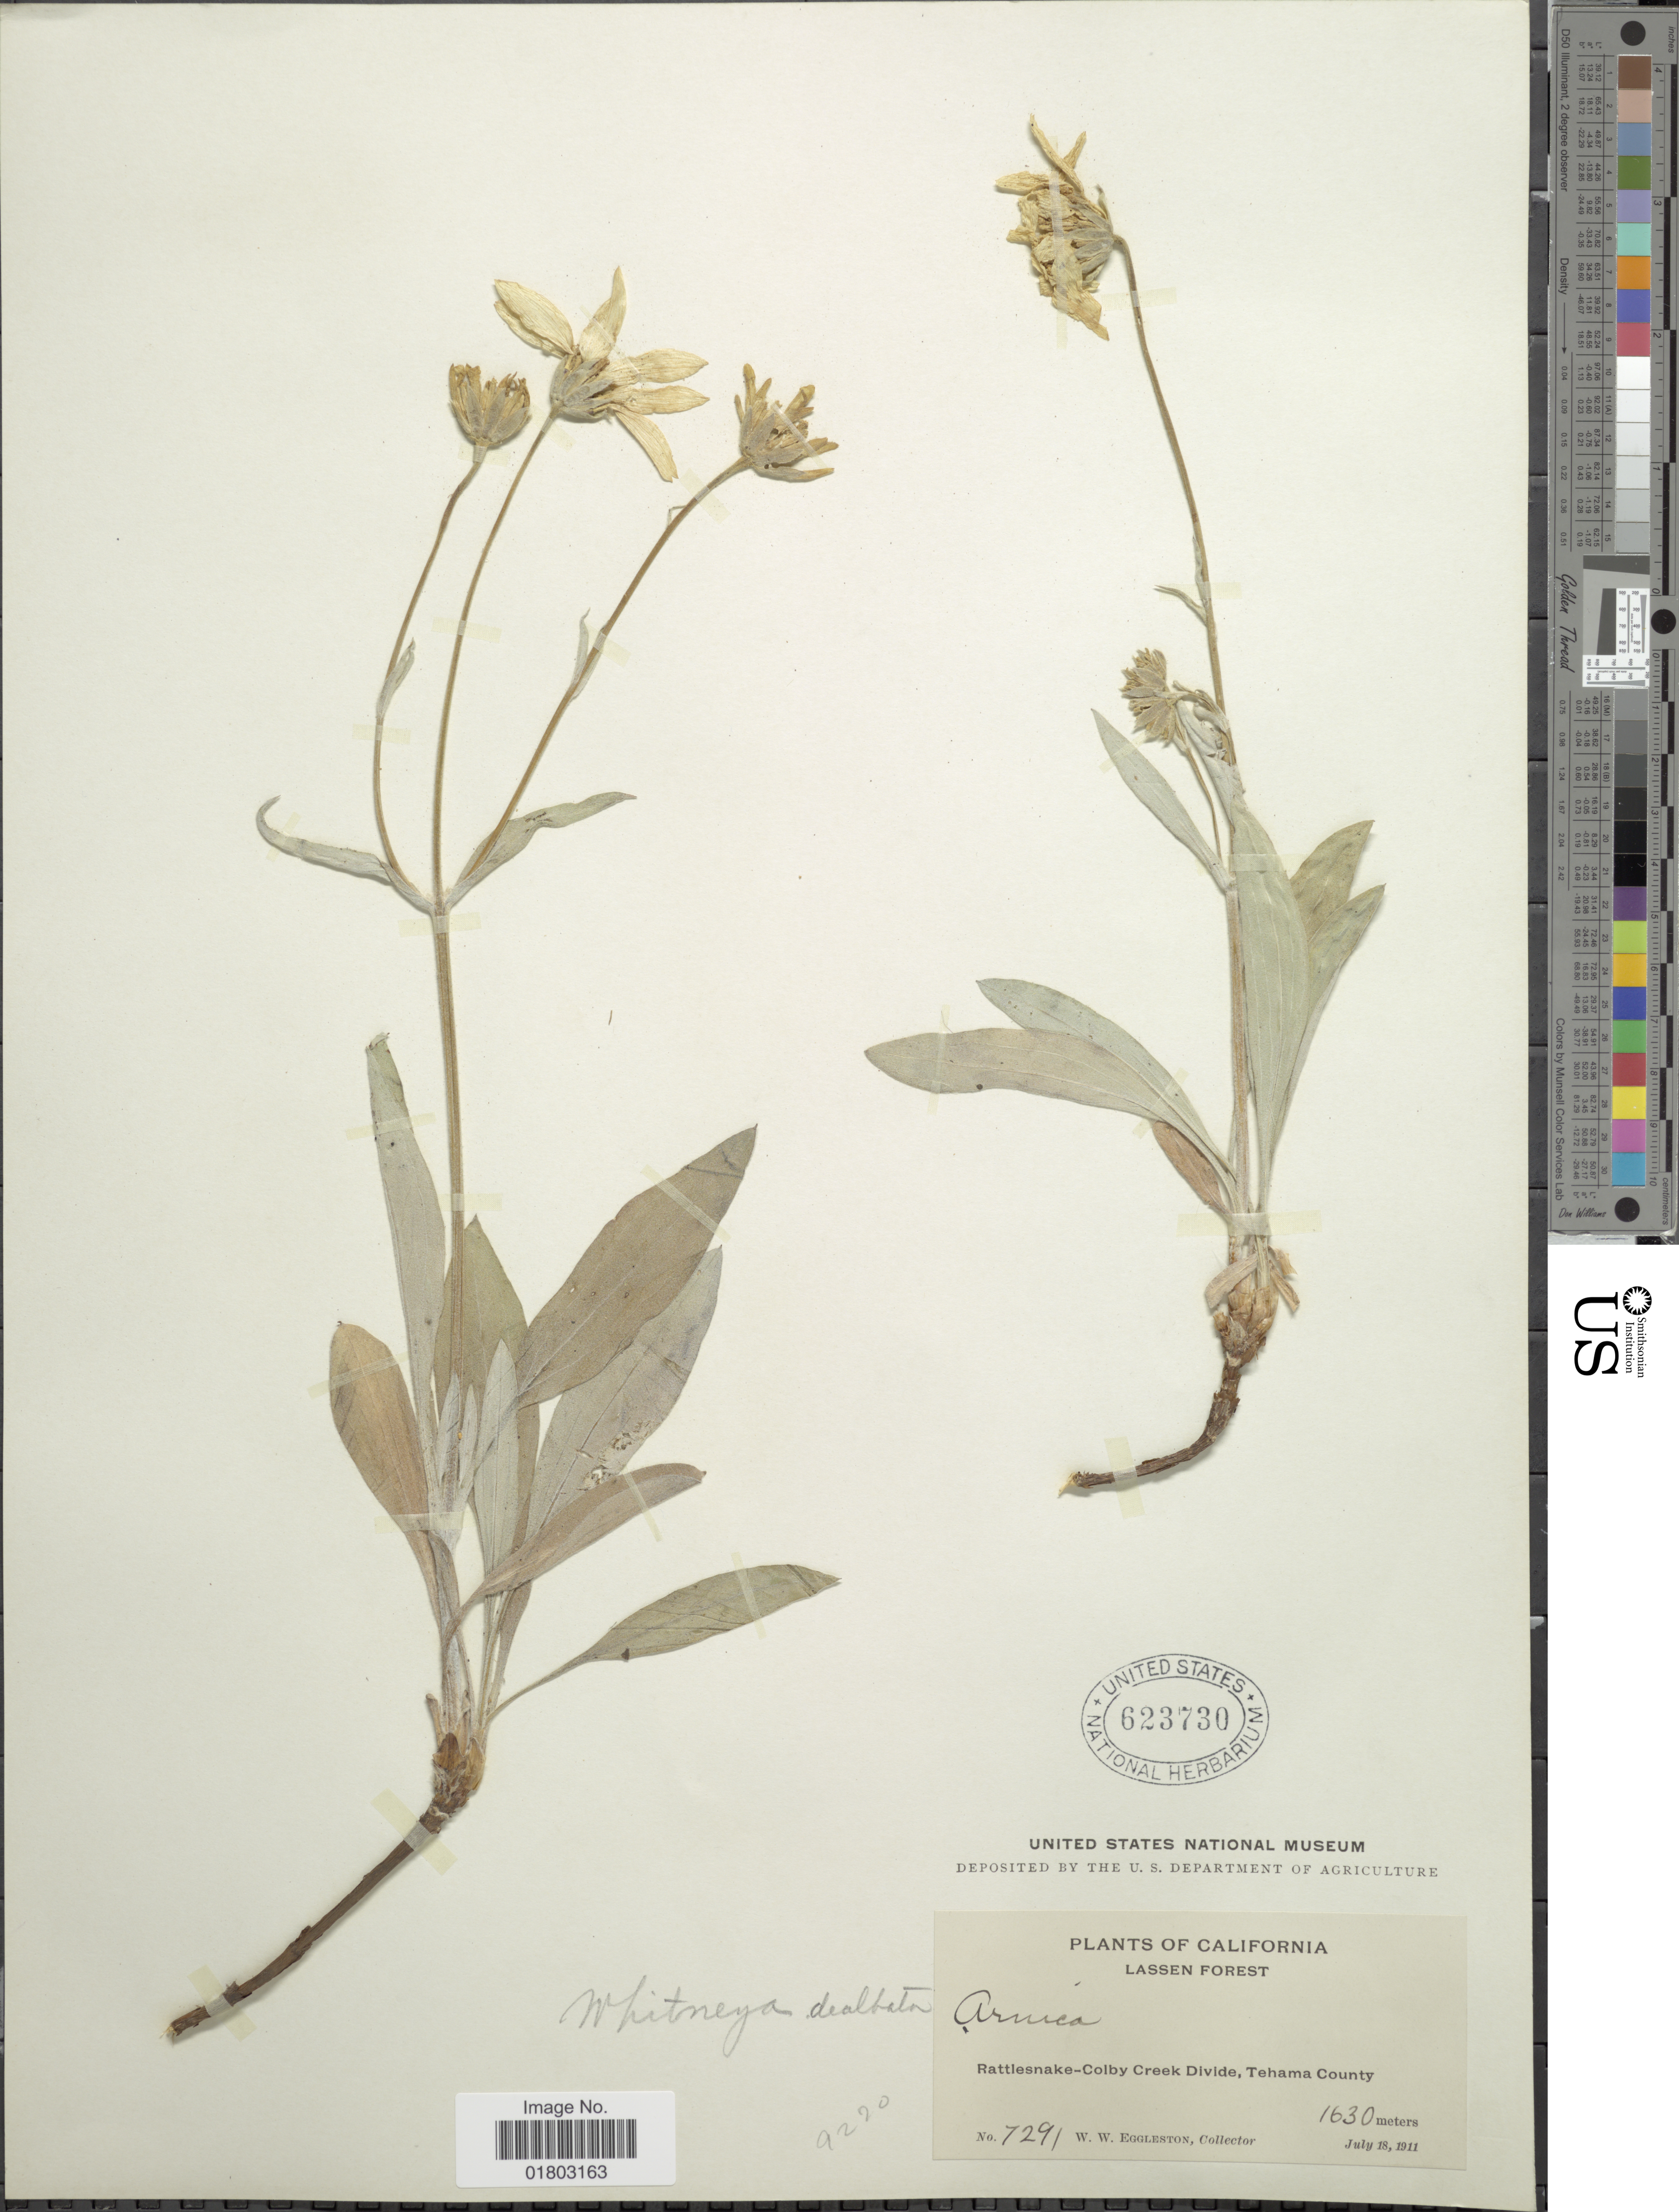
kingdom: Plantae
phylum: Tracheophyta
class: Magnoliopsida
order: Asterales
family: Asteraceae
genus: Arnica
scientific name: Arnica dealbata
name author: (A. Gray) B.G. Baldwin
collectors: W. W. Eggleston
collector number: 7291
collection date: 1911-07-18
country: United States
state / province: California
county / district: Tehama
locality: Lassen Forest, Rattlesnake-Colby Creek Divide, Tehama County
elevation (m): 1630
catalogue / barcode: US 623730